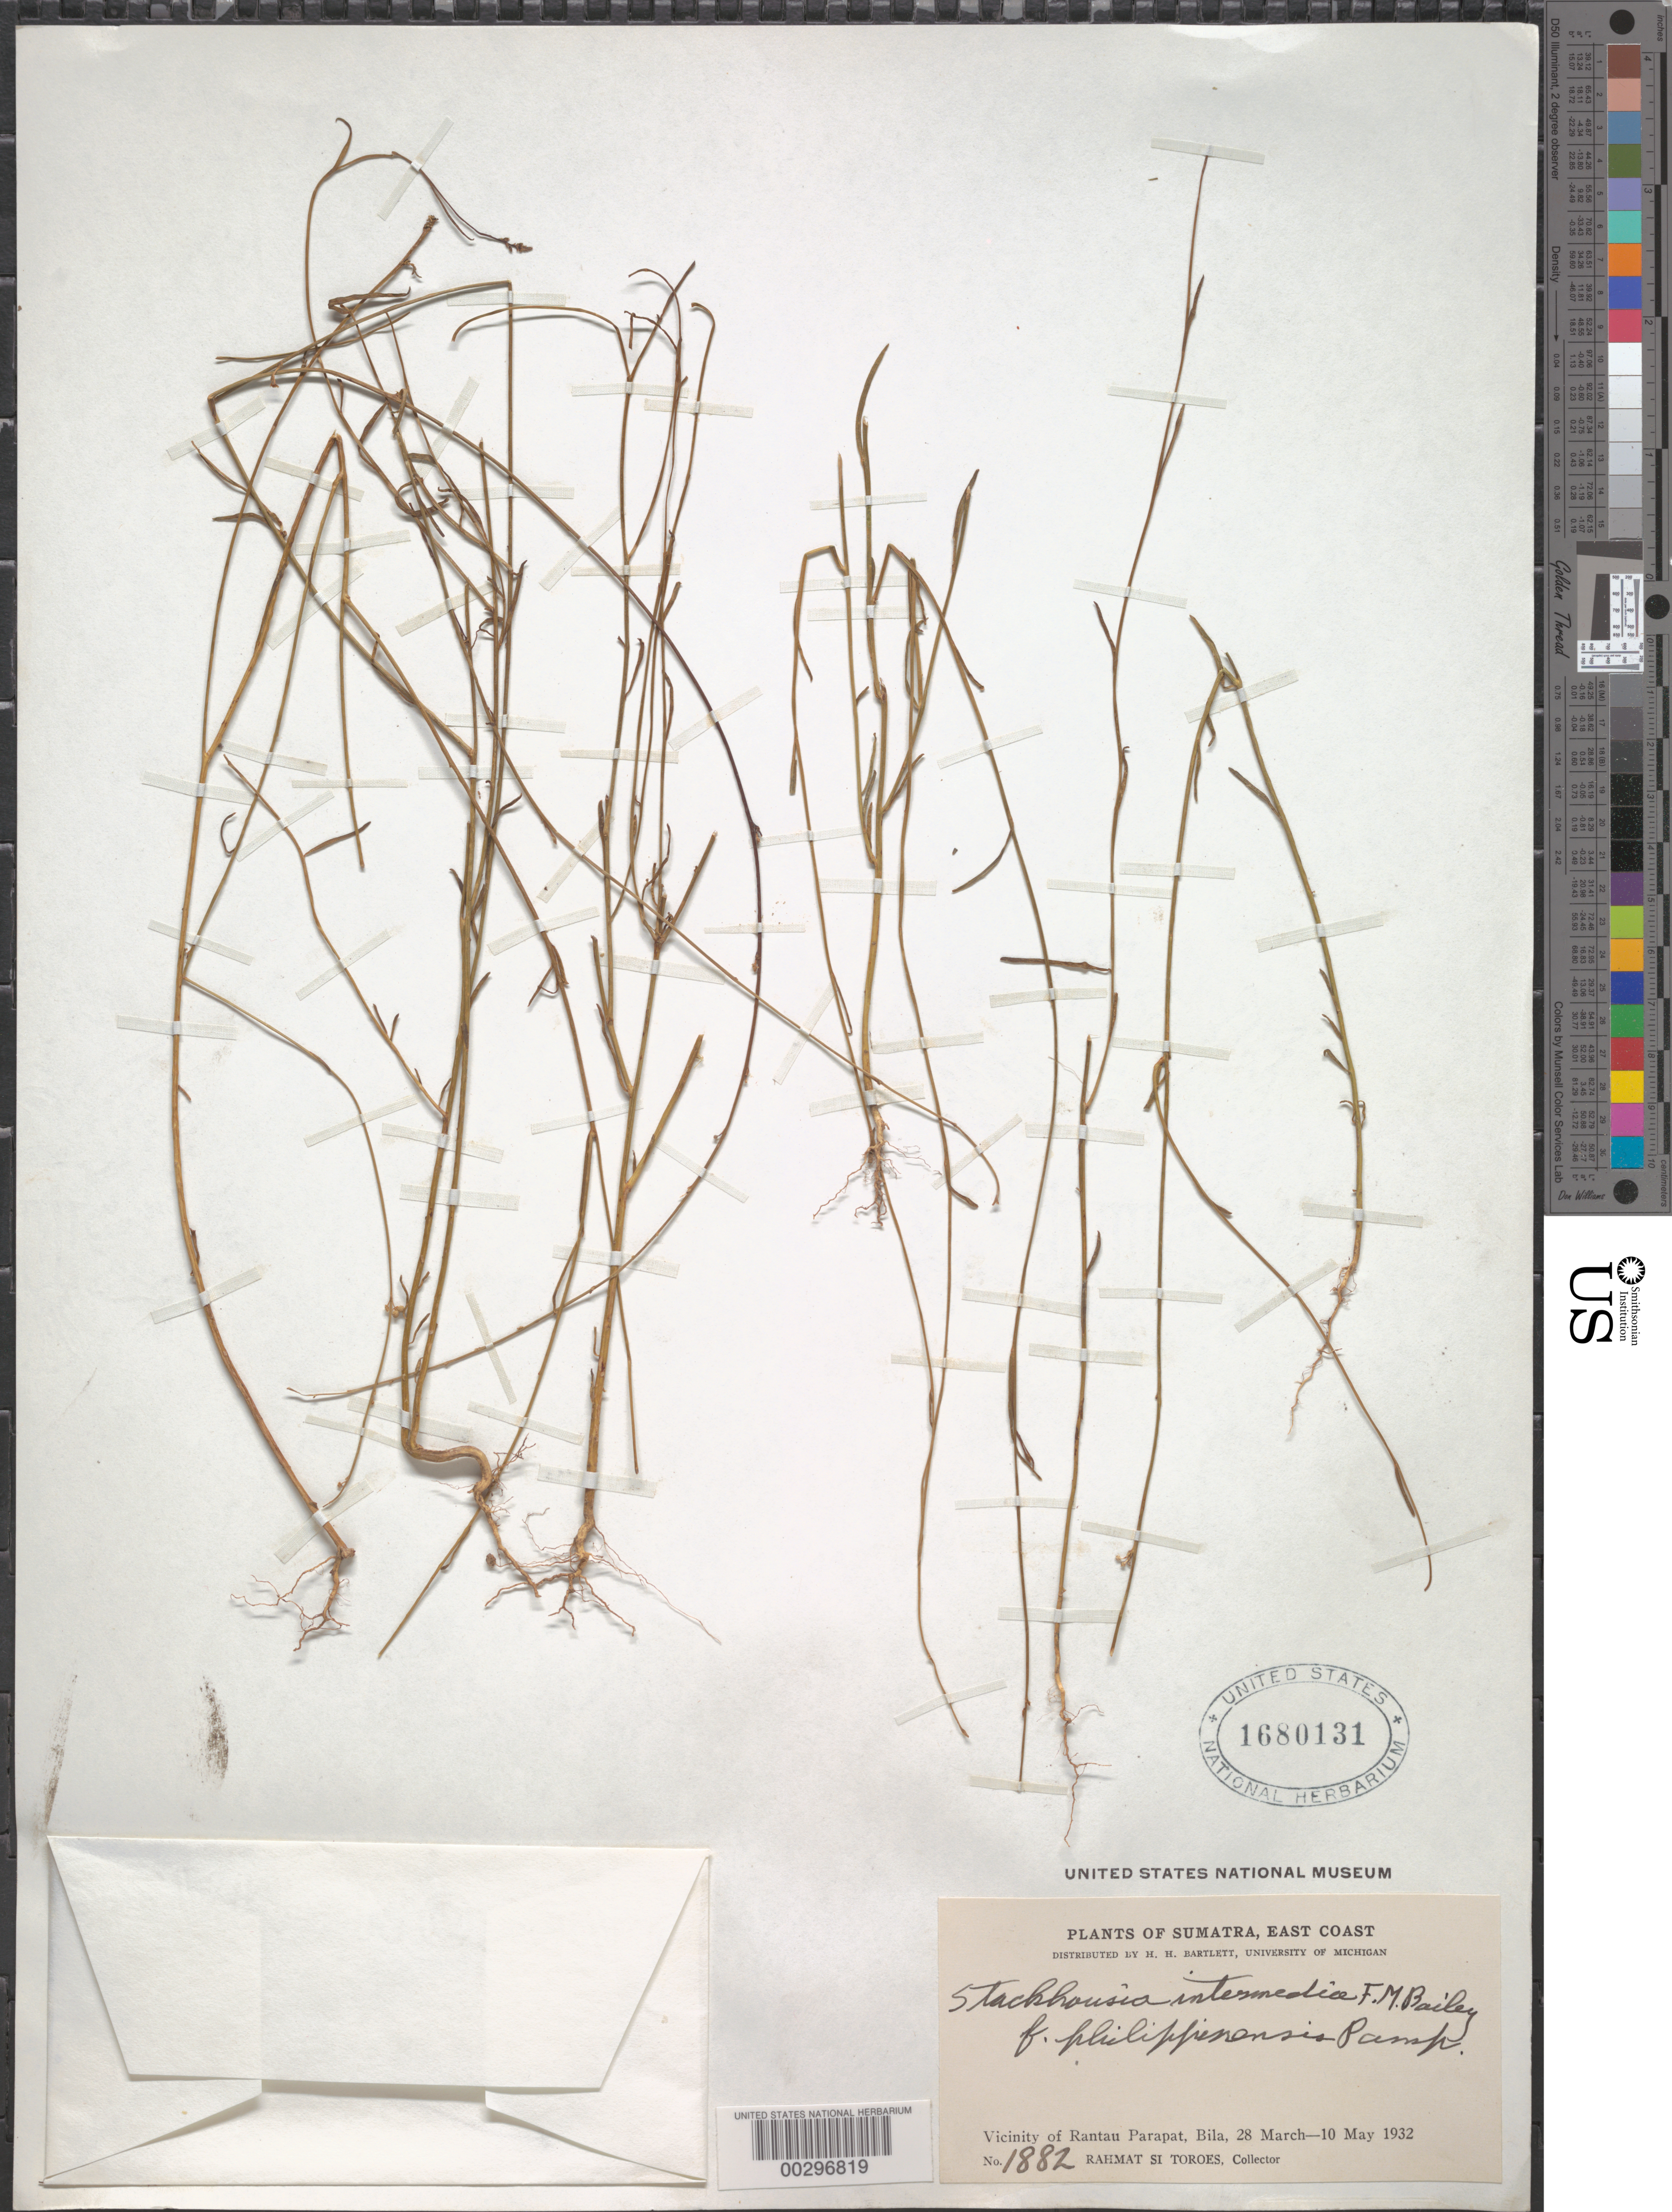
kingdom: Plantae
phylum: Tracheophyta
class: Magnoliopsida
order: Celastrales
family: Celastraceae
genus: Stackhousia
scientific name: Stackhousia intermedia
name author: F.M. Bailey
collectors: Rahmat Si Boeea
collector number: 1882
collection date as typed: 28 Mar 1932 to 10 May 1932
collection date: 1932-03-28/1932-05-10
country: Indonesia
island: Sumatra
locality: Vicinity of rantau parapat, bila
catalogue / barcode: US 1680131